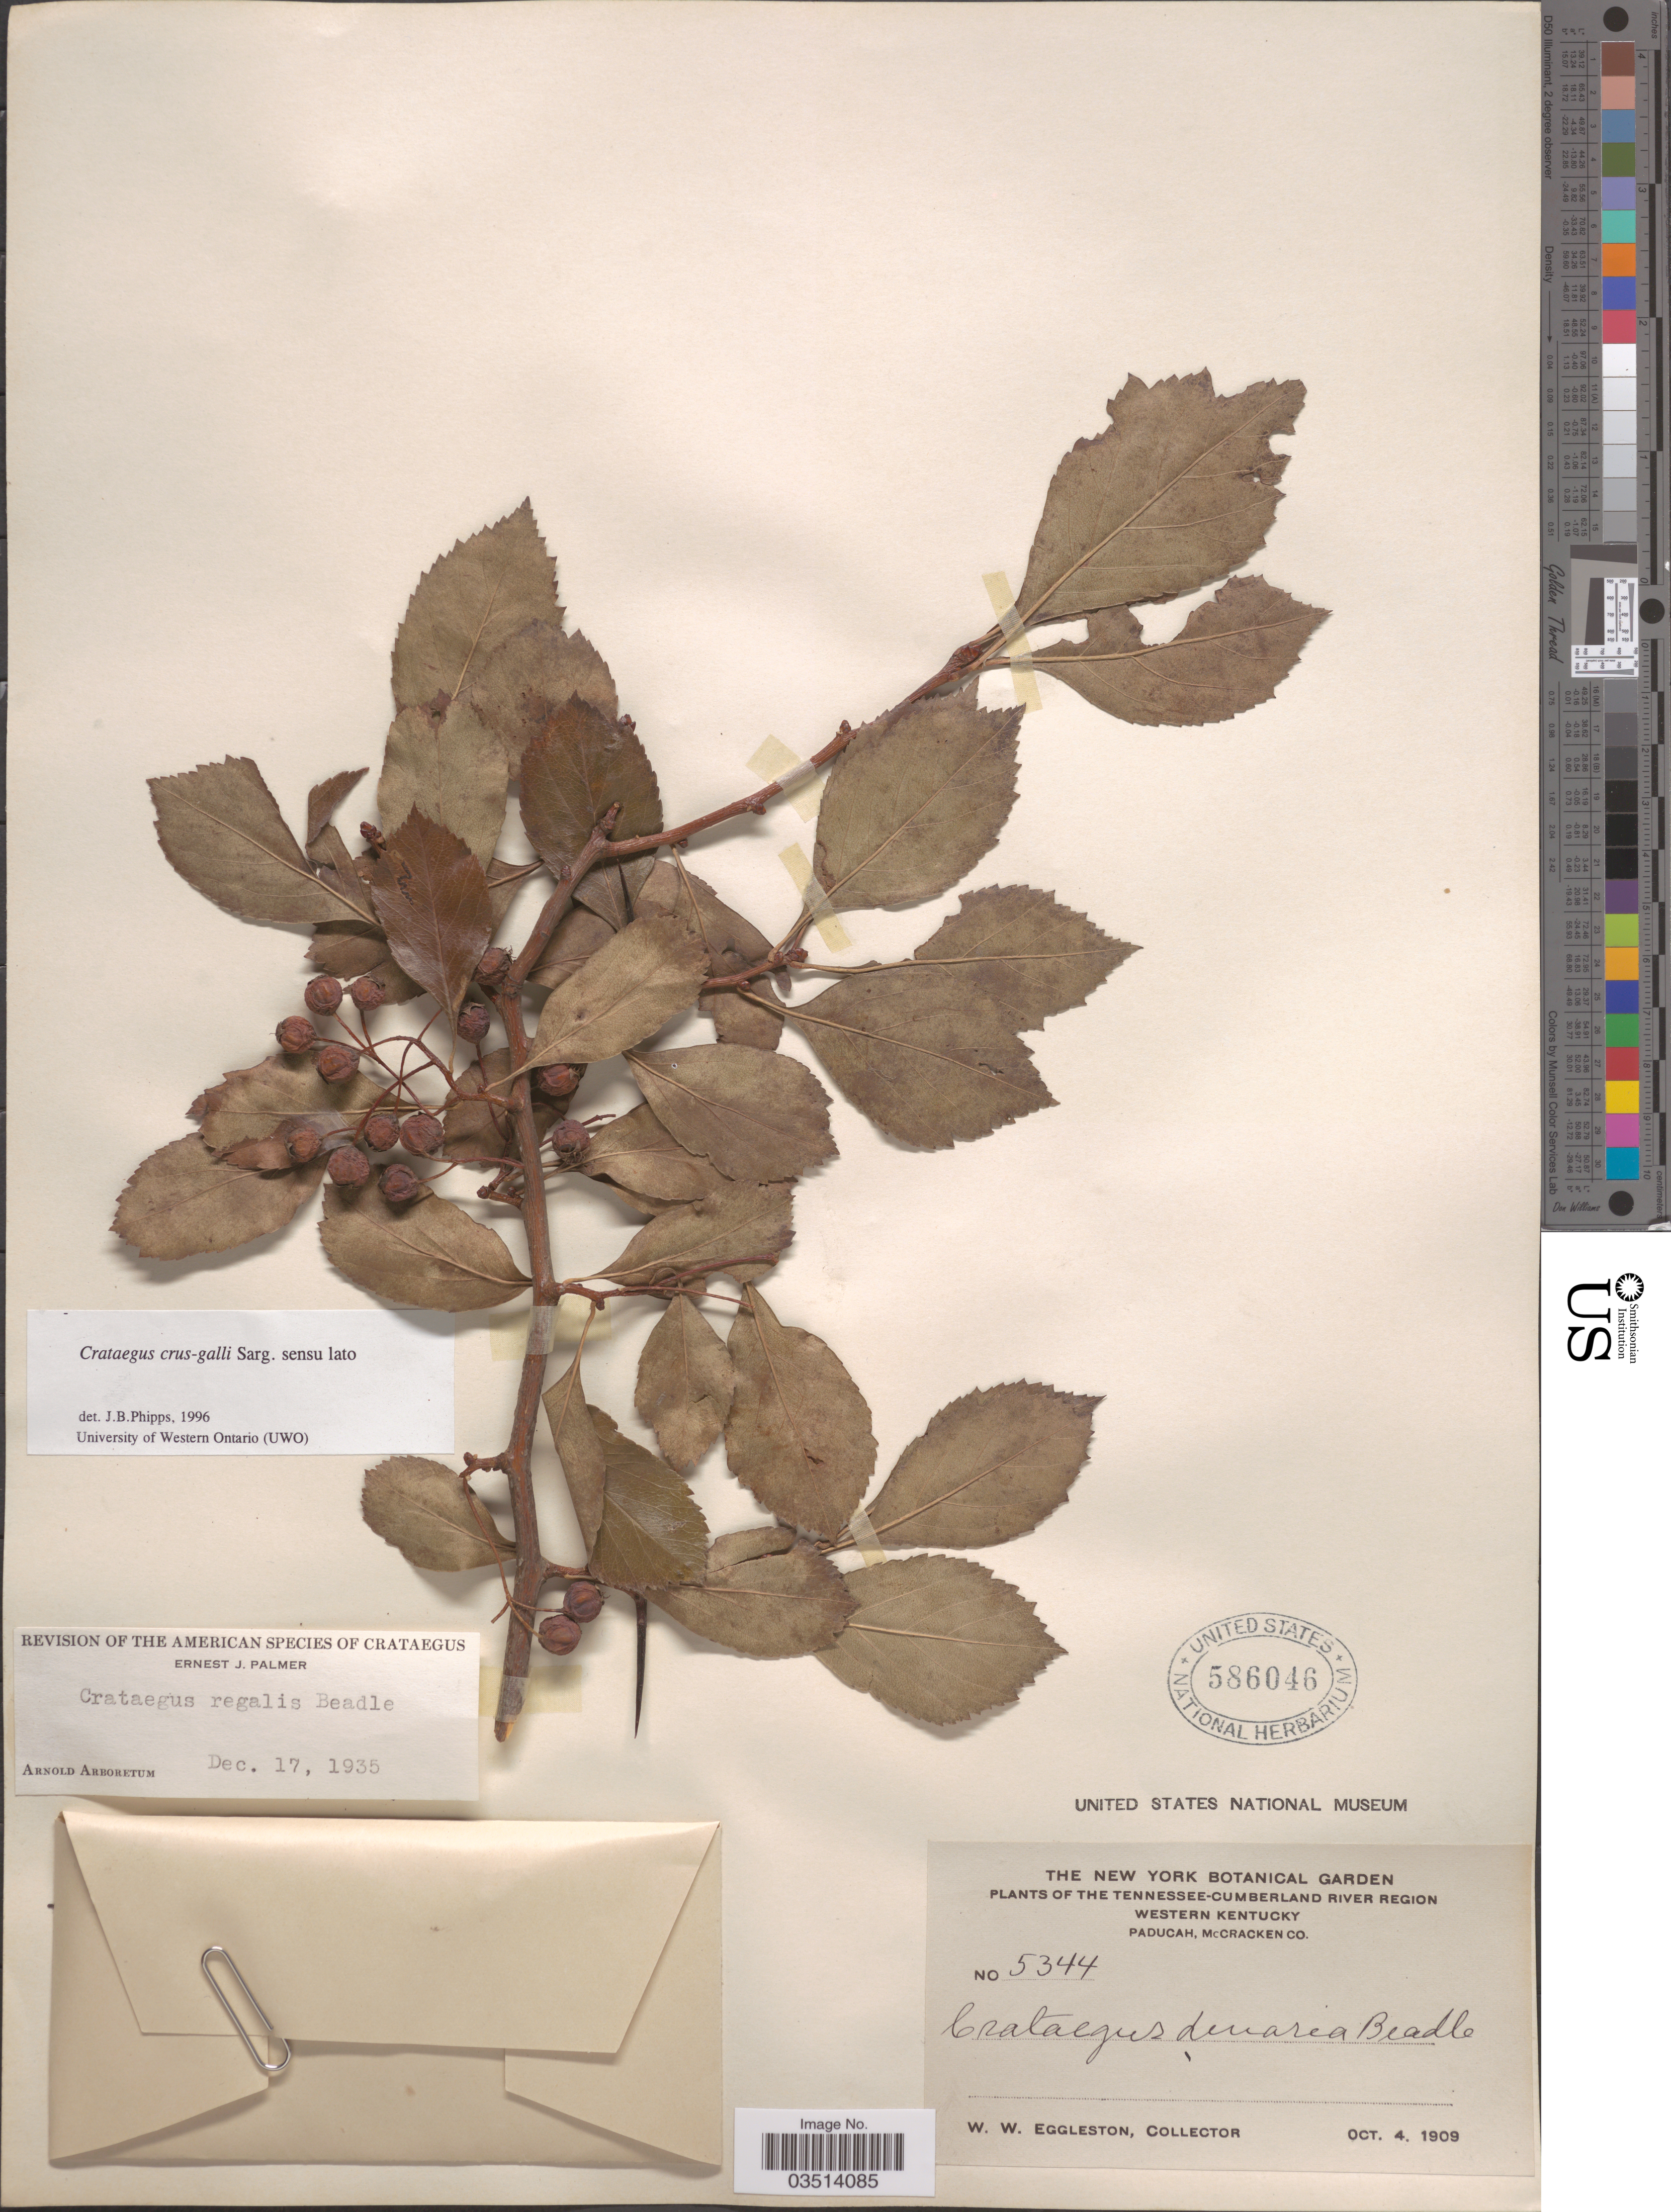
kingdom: Plantae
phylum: Tracheophyta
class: Magnoliopsida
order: Rosales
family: Rosaceae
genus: Crataegus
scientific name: Crataegus crus-galli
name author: L.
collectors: W. W. Eggleston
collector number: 5344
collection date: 1909-10-04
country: United States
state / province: Kentucky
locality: The Tennessee-Cumberland River Region. Western Kentucky. Paducah, McCracken Co.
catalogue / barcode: US 586046